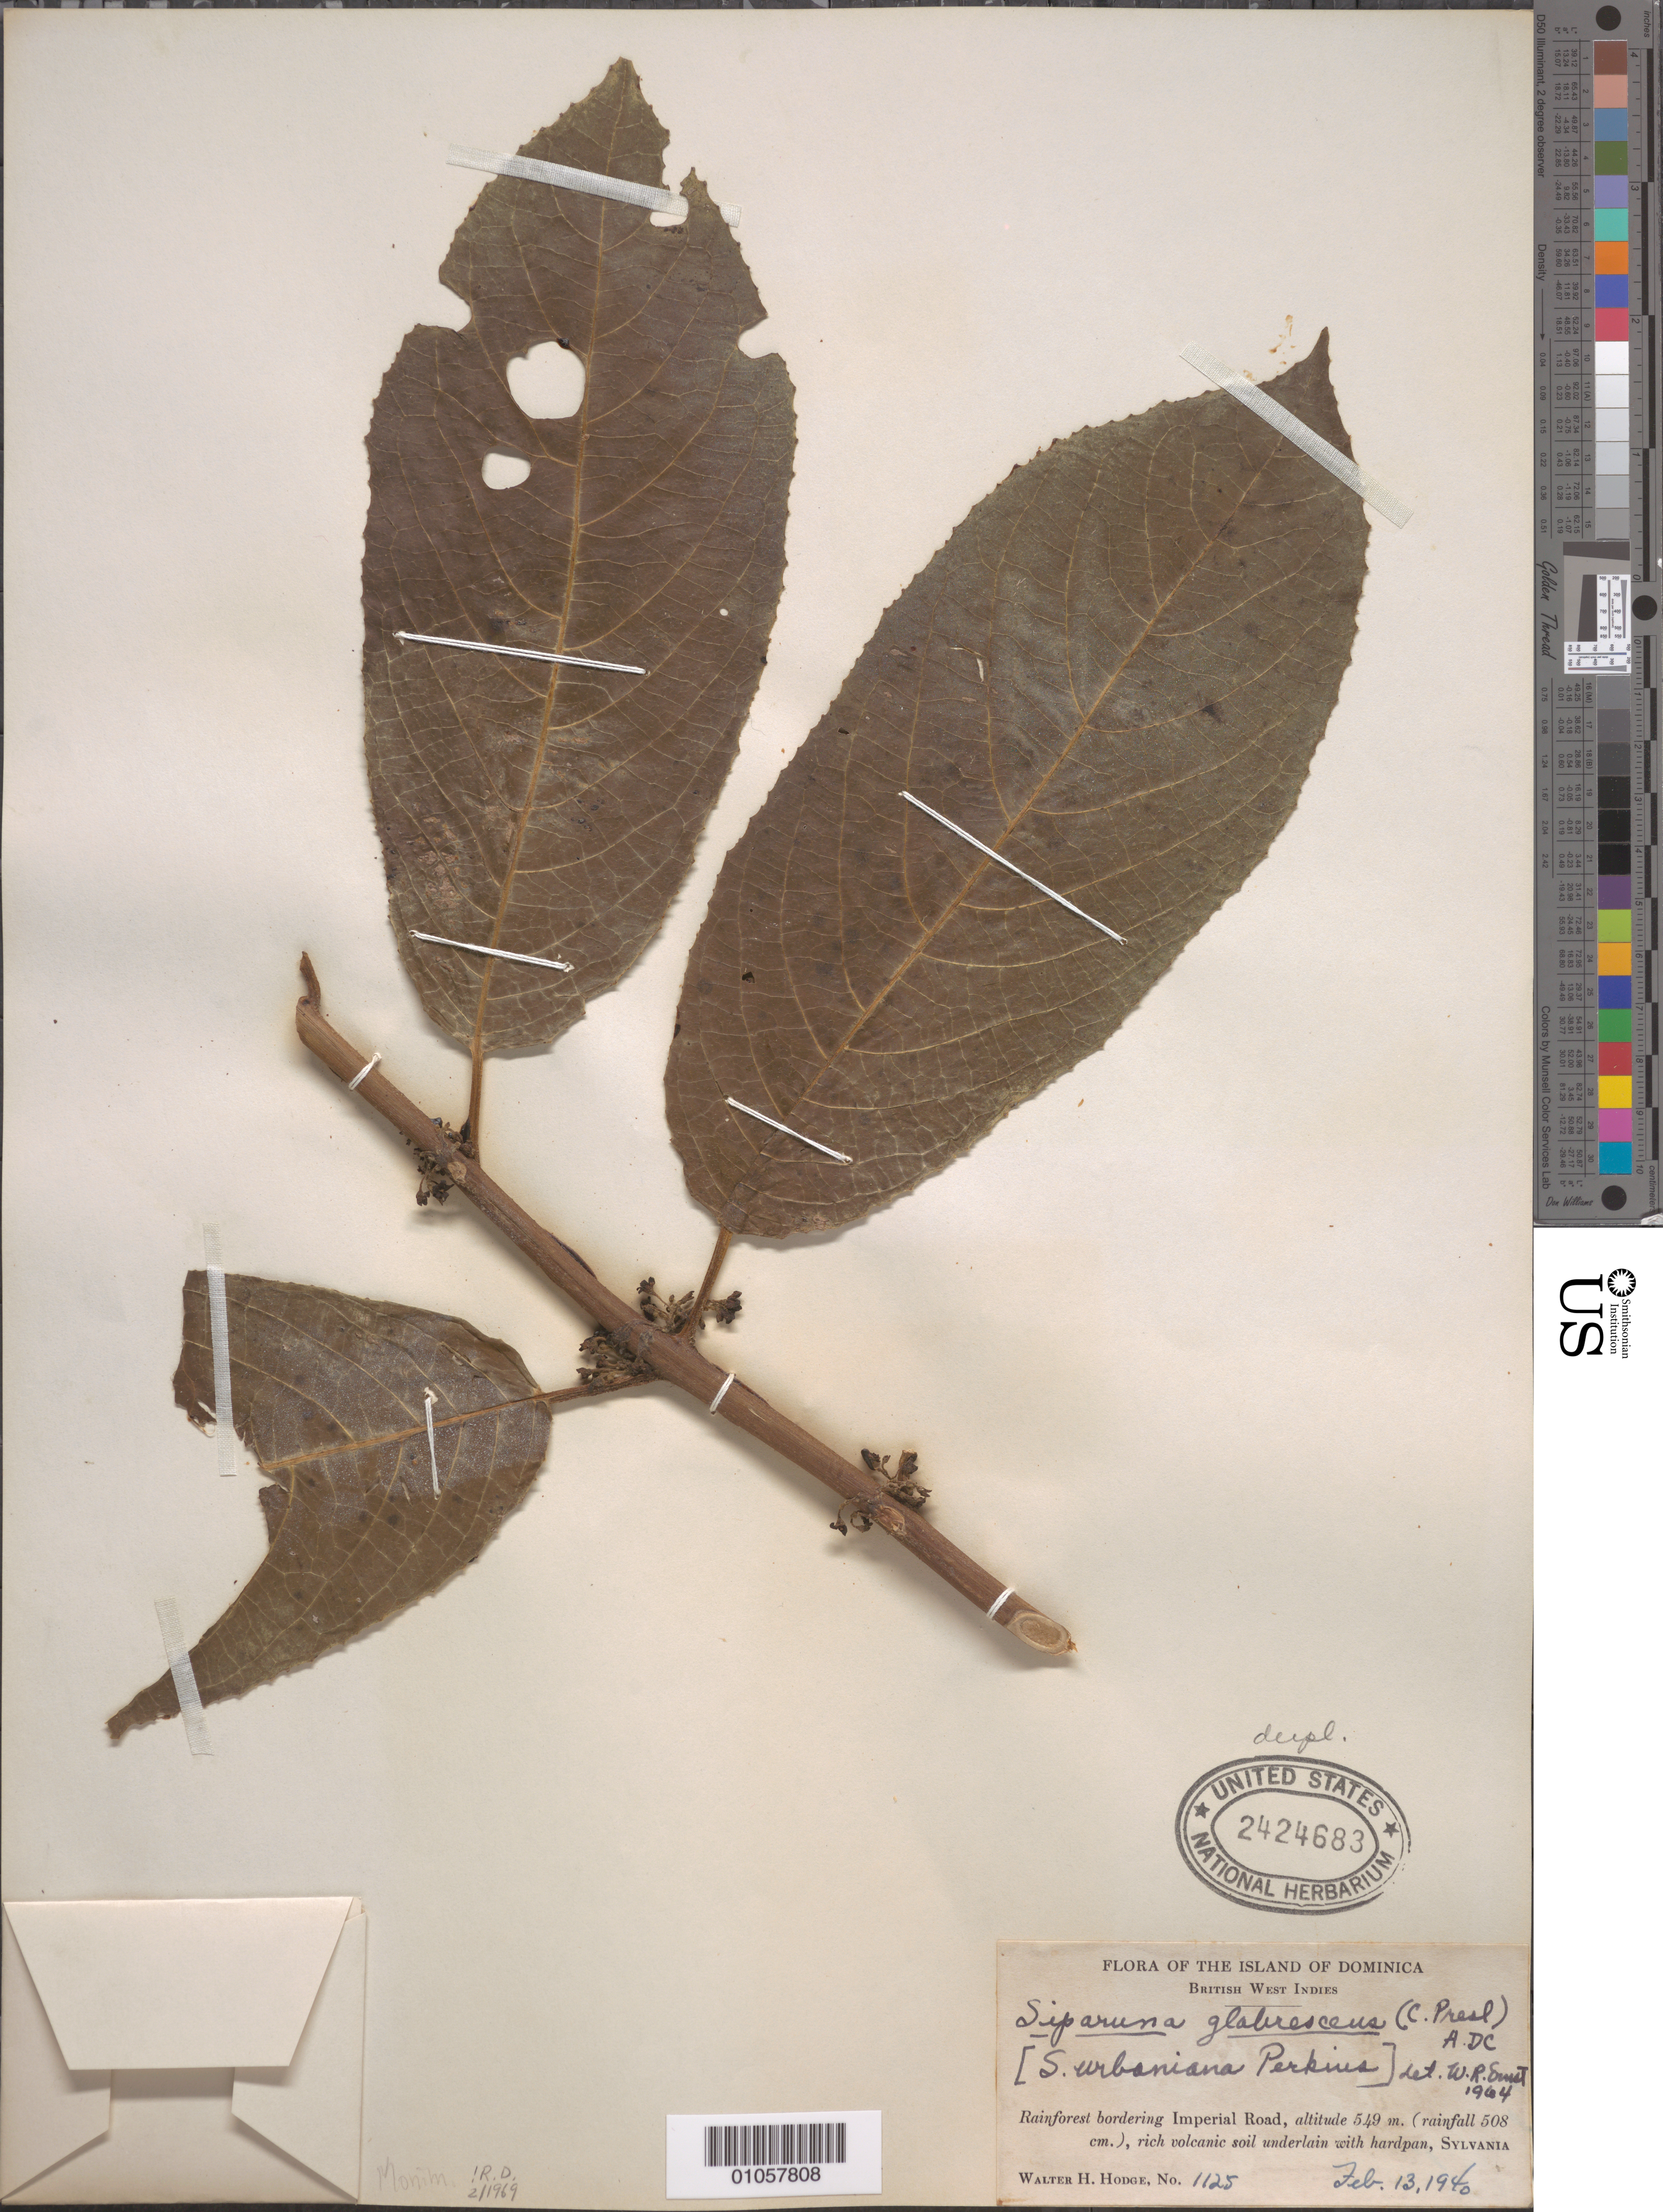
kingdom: Plantae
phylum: Tracheophyta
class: Magnoliopsida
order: Laurales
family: Siparunaceae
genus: Siparuna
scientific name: Siparuna glabrescens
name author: (C. Presl) A. DC.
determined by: Ernst, W. R., (US), NMNH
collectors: W. Hodge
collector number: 1125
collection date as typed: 13 Feb 1940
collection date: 1940-02-13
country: Dominica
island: Dominica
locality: Sylvania, Imperial Road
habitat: Rainforest bordering road, rainfall 508 cm, rich volcanic soil underlain with hardpan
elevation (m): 549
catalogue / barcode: US 2424683